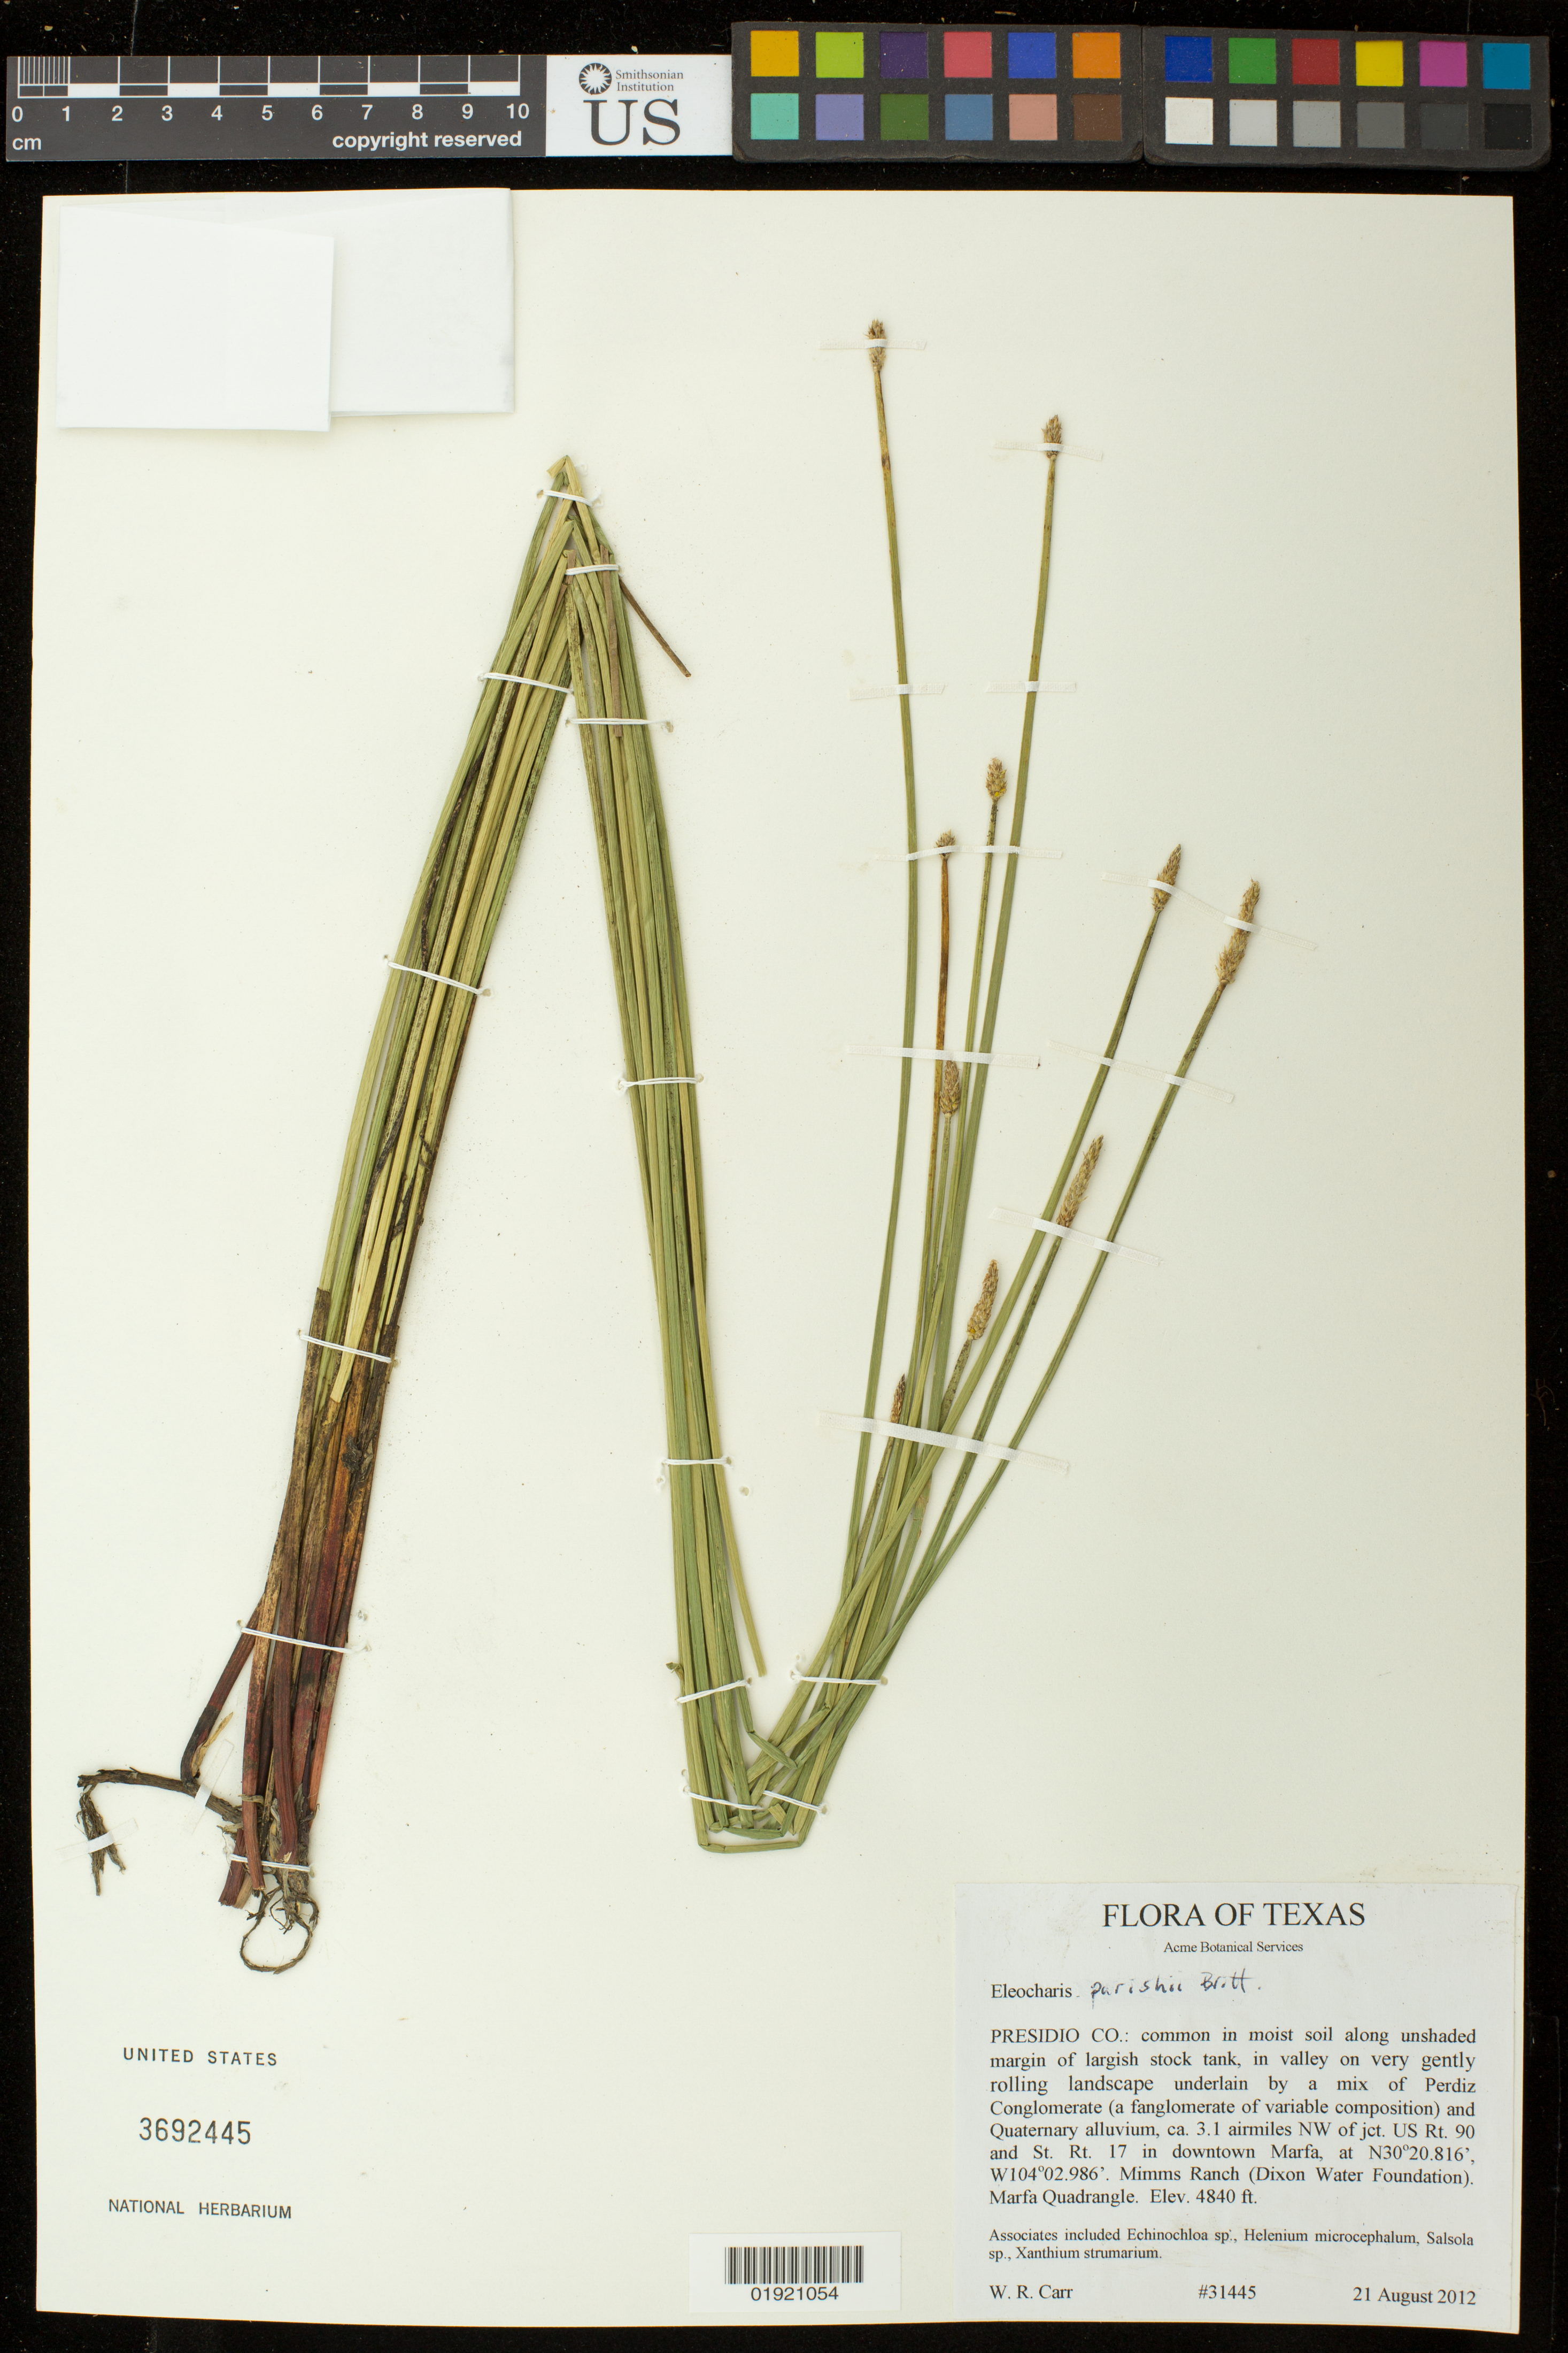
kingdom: Plantae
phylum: Tracheophyta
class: Liliopsida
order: Poales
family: Cyperaceae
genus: Eleocharis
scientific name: Eleocharis macrostachya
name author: Britton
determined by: Strong, M. T., (US), Smithsonian Institution - National Museum of Natural History (UNITED STATES)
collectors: W. Carr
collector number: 31445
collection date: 2012-09-21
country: United States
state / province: Texas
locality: Presidio Co.: ca. 3.1 airmiles NW of jct. US Rt. 90 and St. Rt. 17 in downtown Marfa, Mimms Ranch (Dixon Water Foundation). Marfa Quadrangle.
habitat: Common in moist soil along unshaded margin of largish stock tank, in valley on very gently rolling landscape underlain by a mix of Perdiz Conglomerate (a fanglomerate of variable composition) and Quaternary alluvium.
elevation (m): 1475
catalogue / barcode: US 3692445